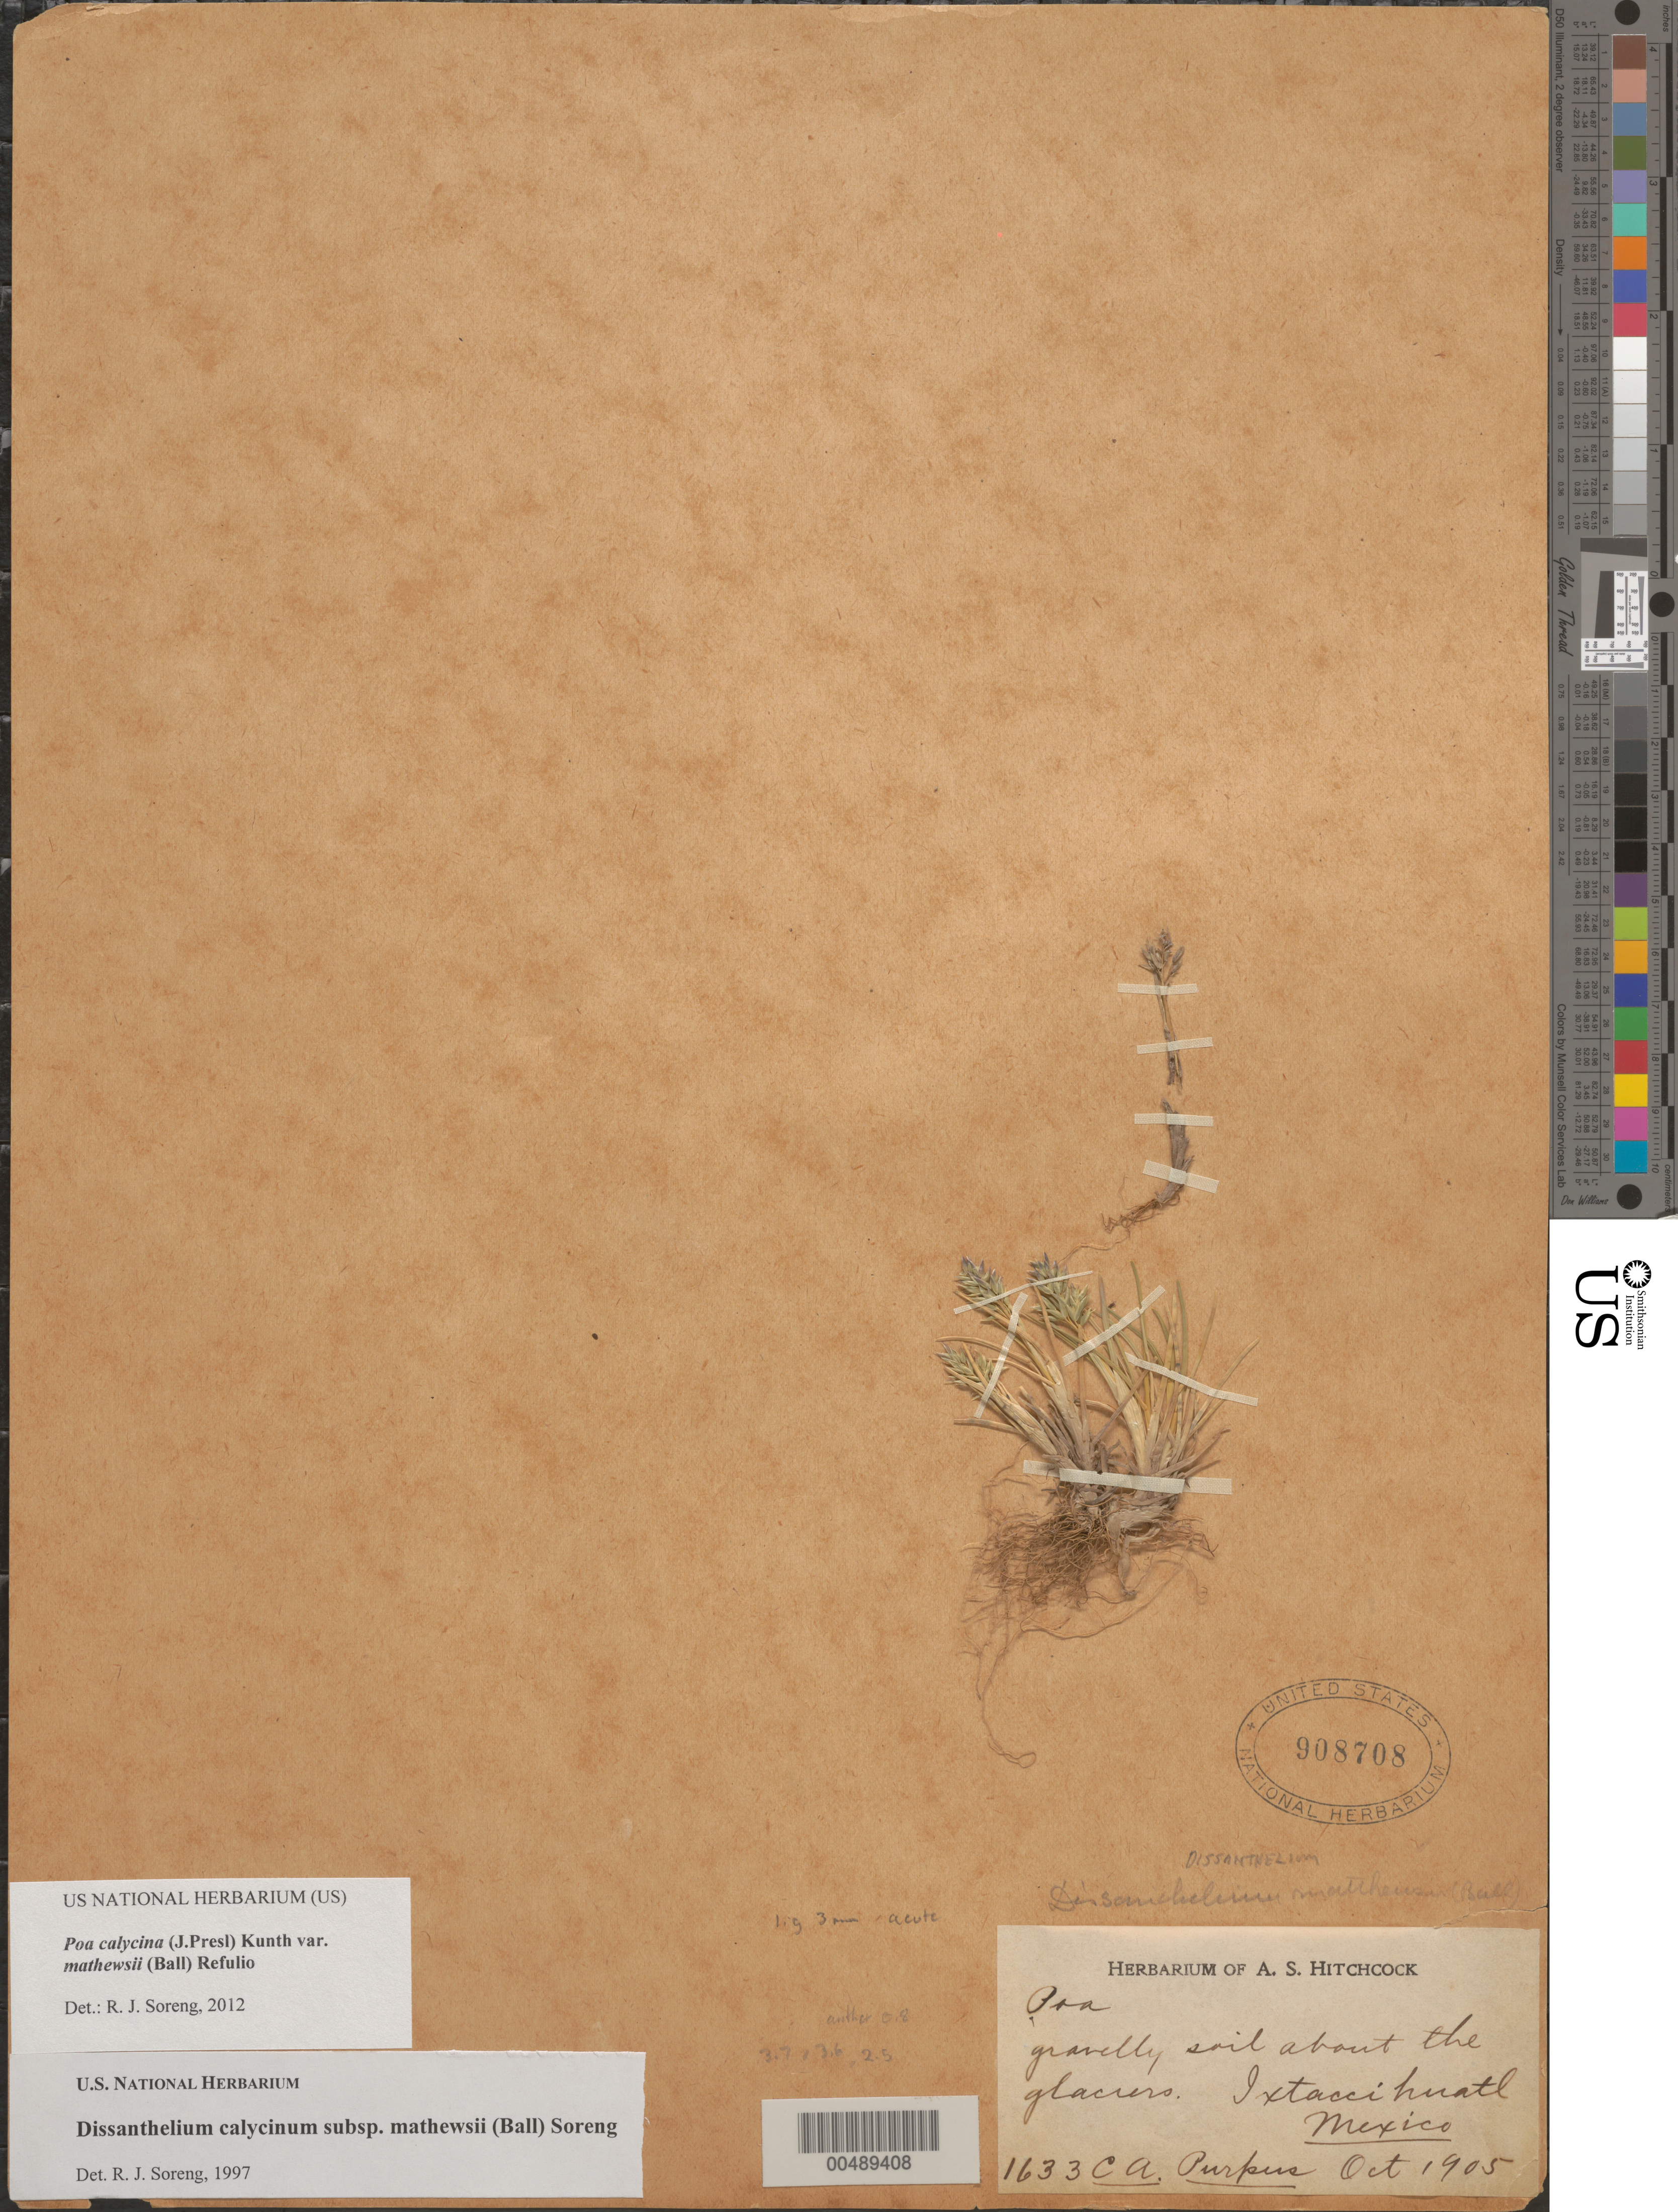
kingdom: Plantae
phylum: Tracheophyta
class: Liliopsida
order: Poales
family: Poaceae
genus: Poa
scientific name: Poa calycina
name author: (J. Presl) Kunth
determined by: Soreng, Robert J., Research Associate (BOT), Smithsonian Institution - National Museum of Natural History (UNITED STATES)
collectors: C. A. Purpus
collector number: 1633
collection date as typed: Oct 1905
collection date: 1905-10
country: Mexico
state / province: México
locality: Ixtaccihuatl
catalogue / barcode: US 908708